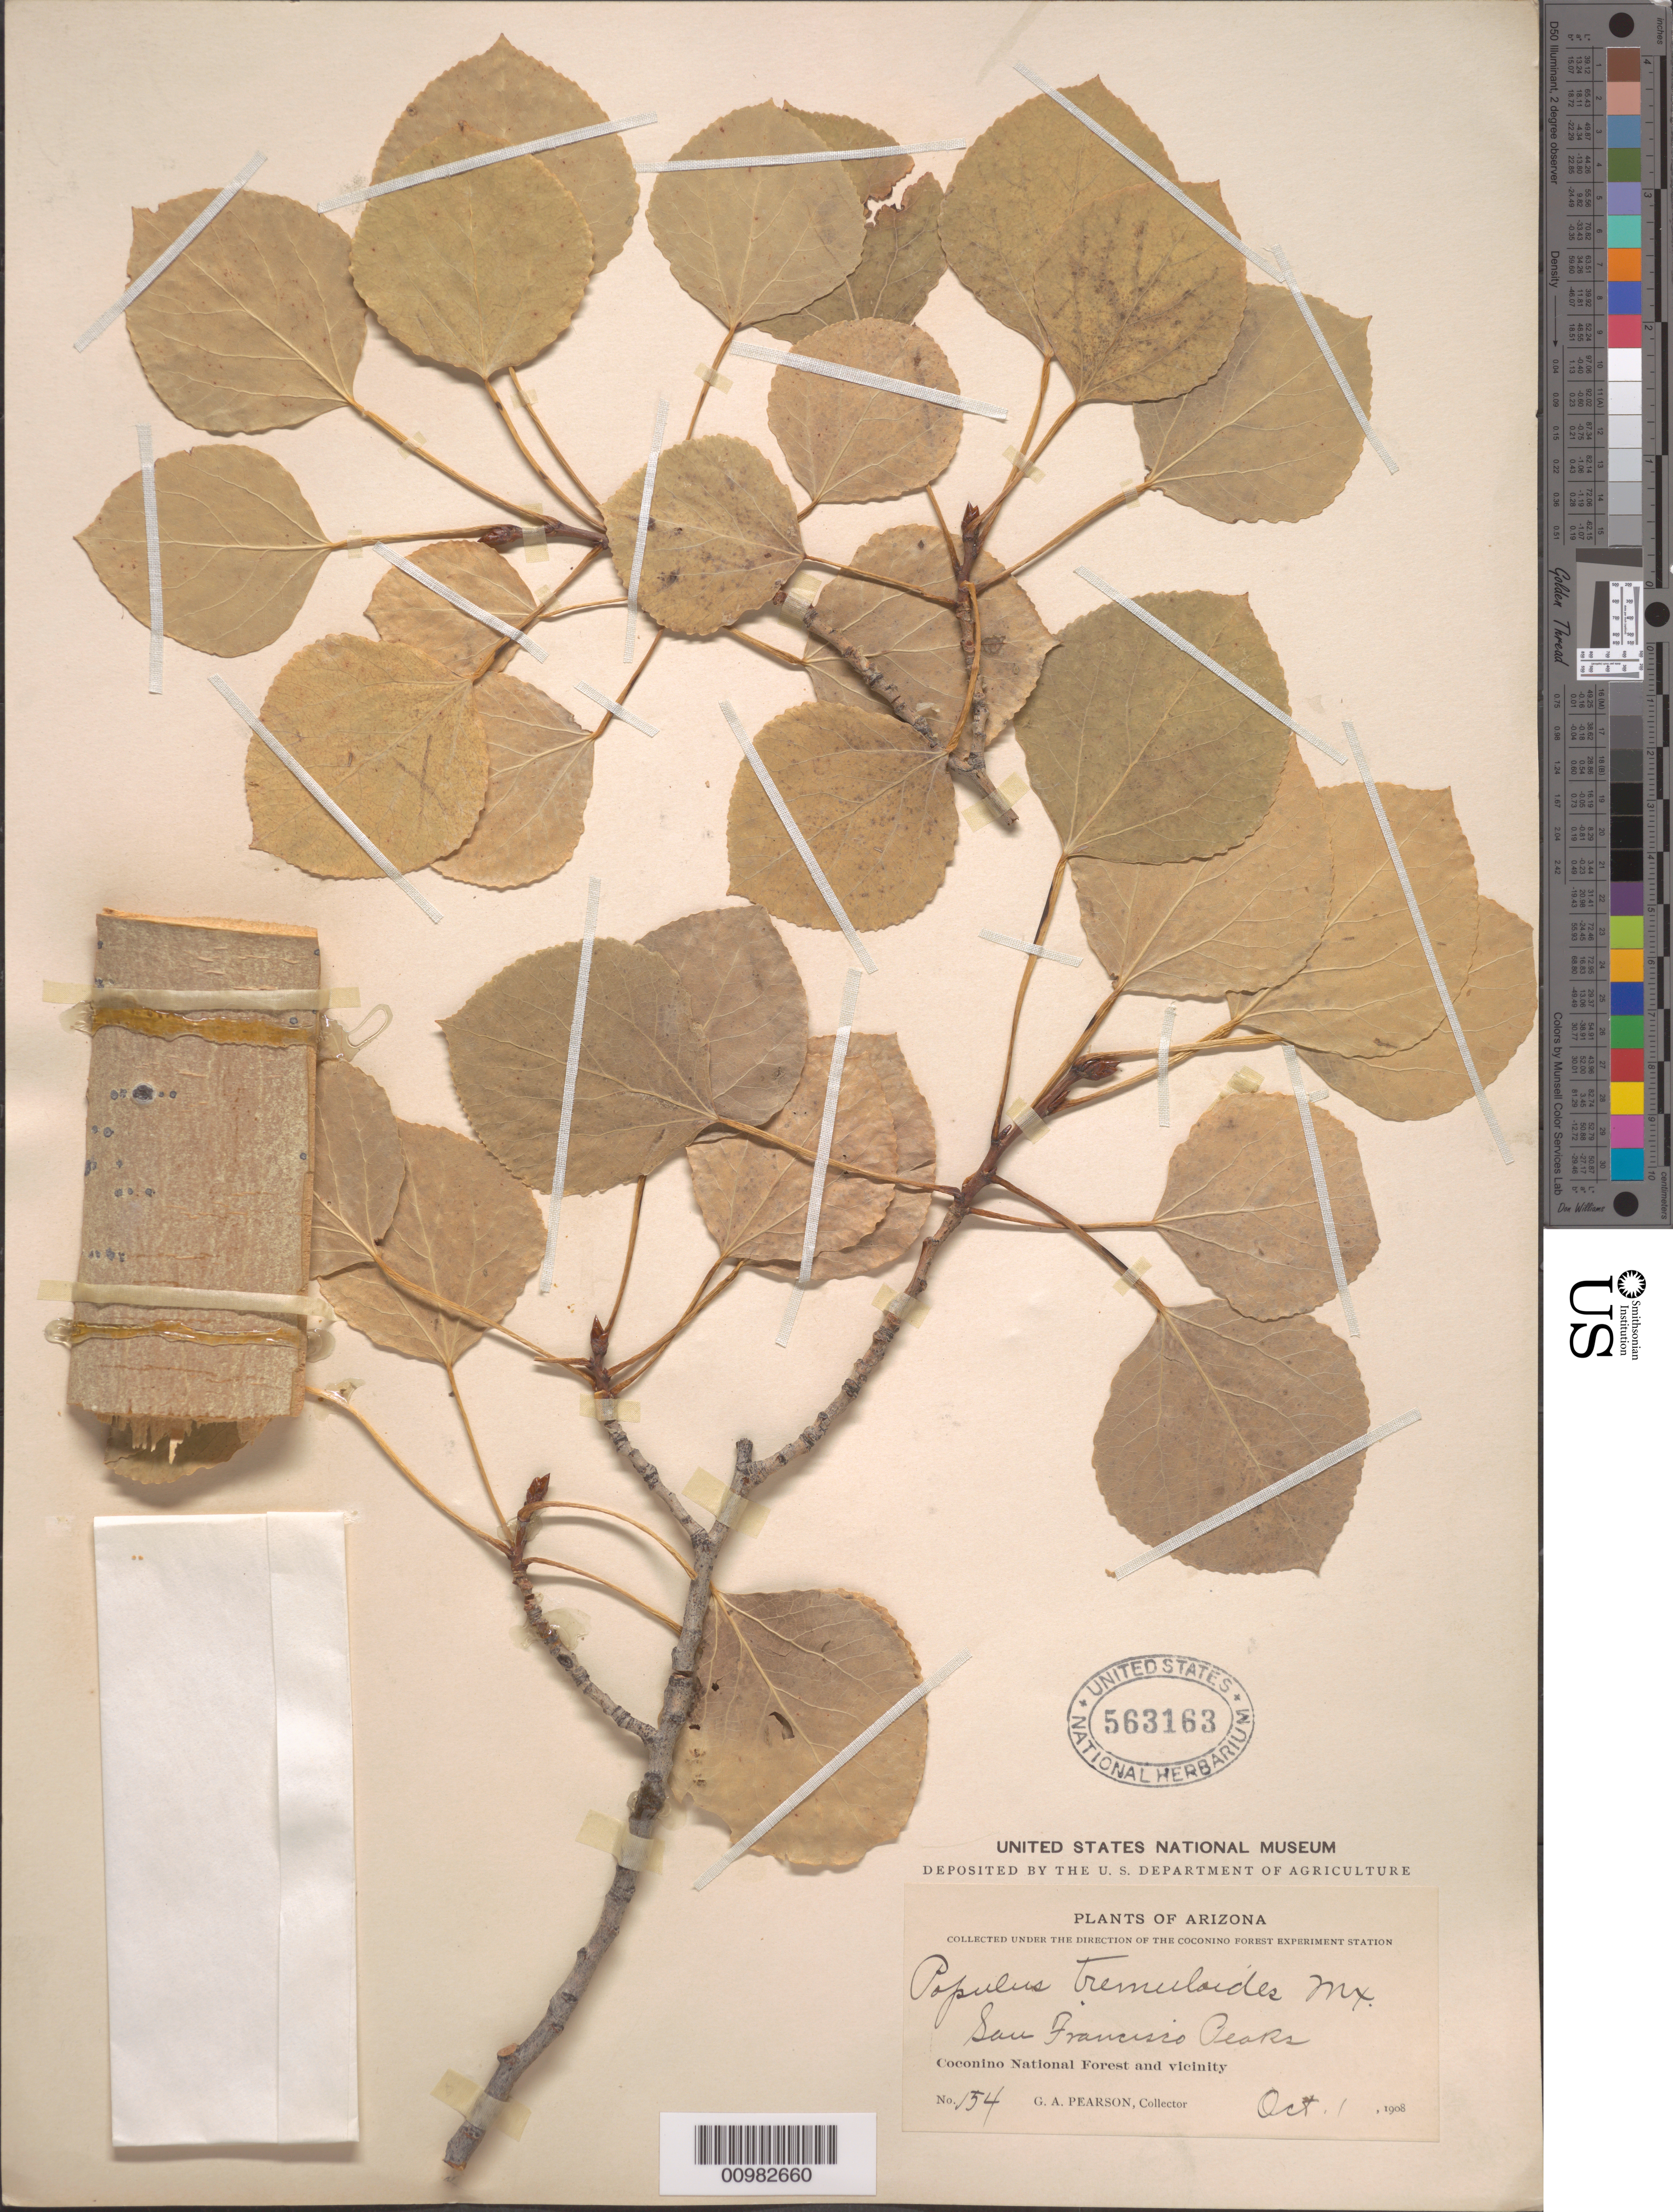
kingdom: Plantae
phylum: Tracheophyta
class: Magnoliopsida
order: Malpighiales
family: Salicaceae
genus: Populus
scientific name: Populus tremuloides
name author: Michx.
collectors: G. A. Pearson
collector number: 134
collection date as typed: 01 Oct 1908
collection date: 1908-10-01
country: United States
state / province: Arizona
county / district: Coconino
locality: San Francisco Peaks, Coconino National Forest and vicinity.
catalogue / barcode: US 563163